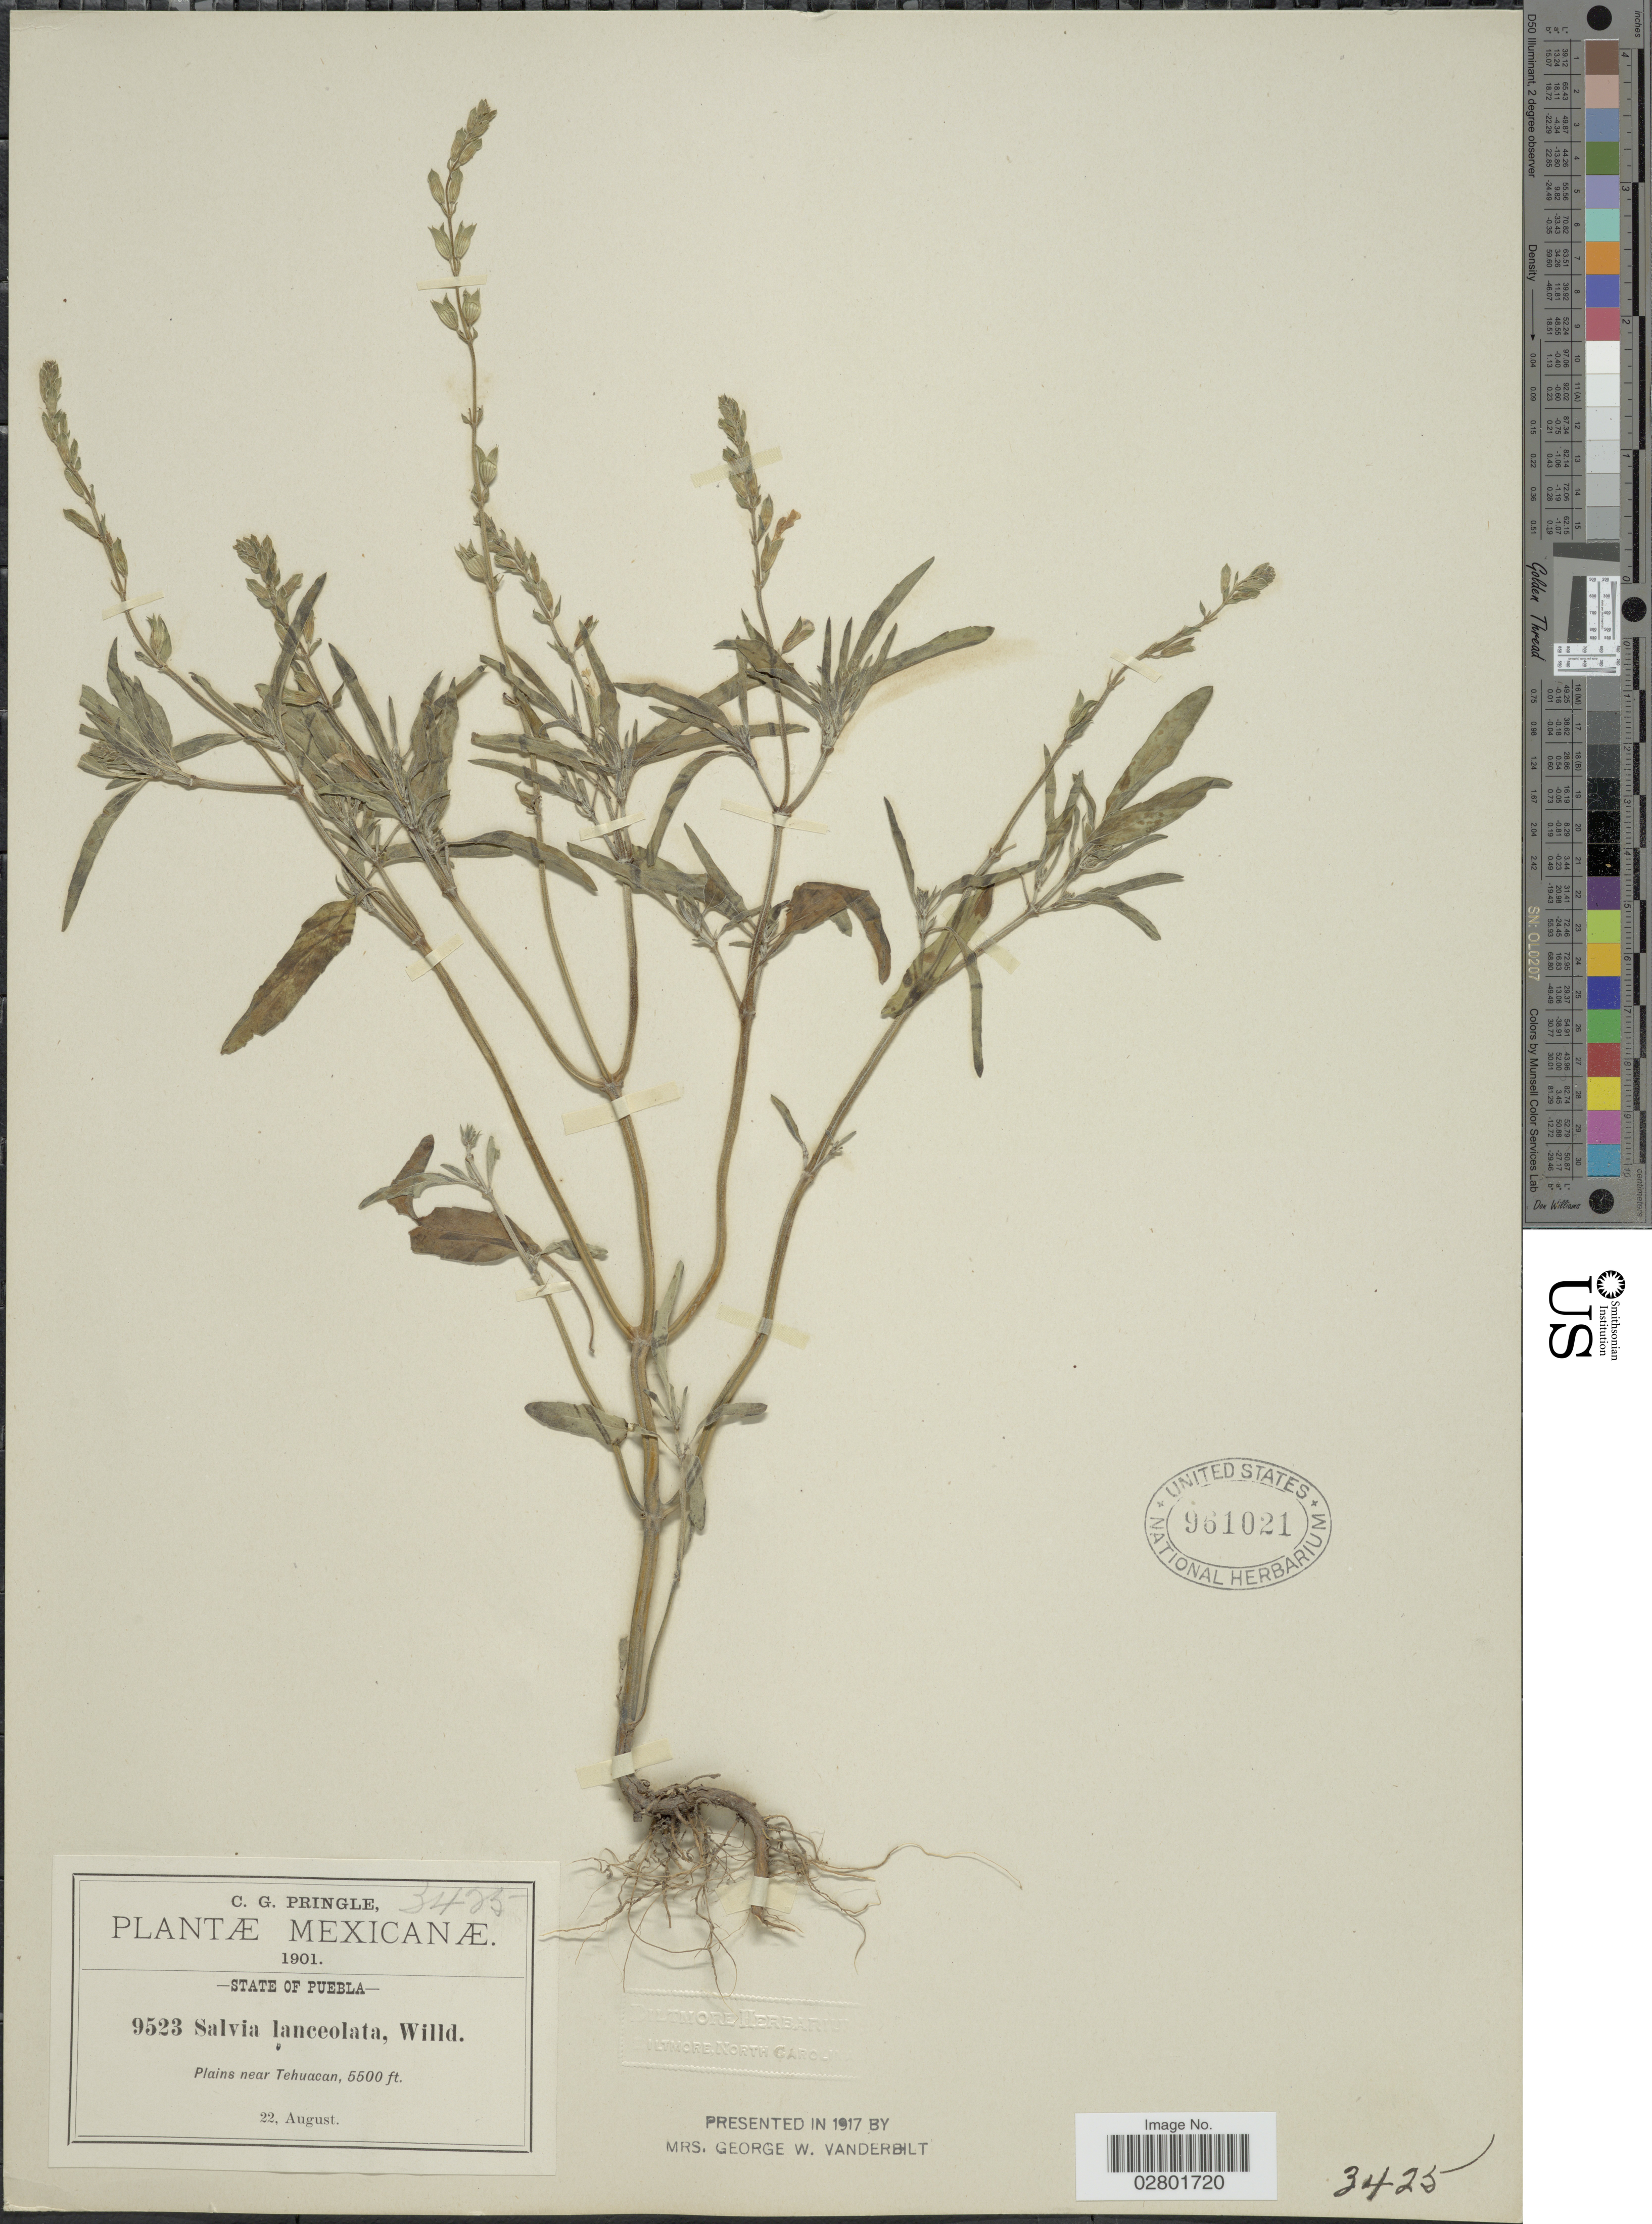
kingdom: Plantae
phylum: Tracheophyta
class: Magnoliopsida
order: Lamiales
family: Lamiaceae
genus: Salvia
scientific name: Salvia lanceolata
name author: Brouss.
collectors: C. G. Pringle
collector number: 9523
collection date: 1901-08-22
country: Mexico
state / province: Puebla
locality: Plains near Tehuacan.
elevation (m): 1676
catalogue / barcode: US 961021